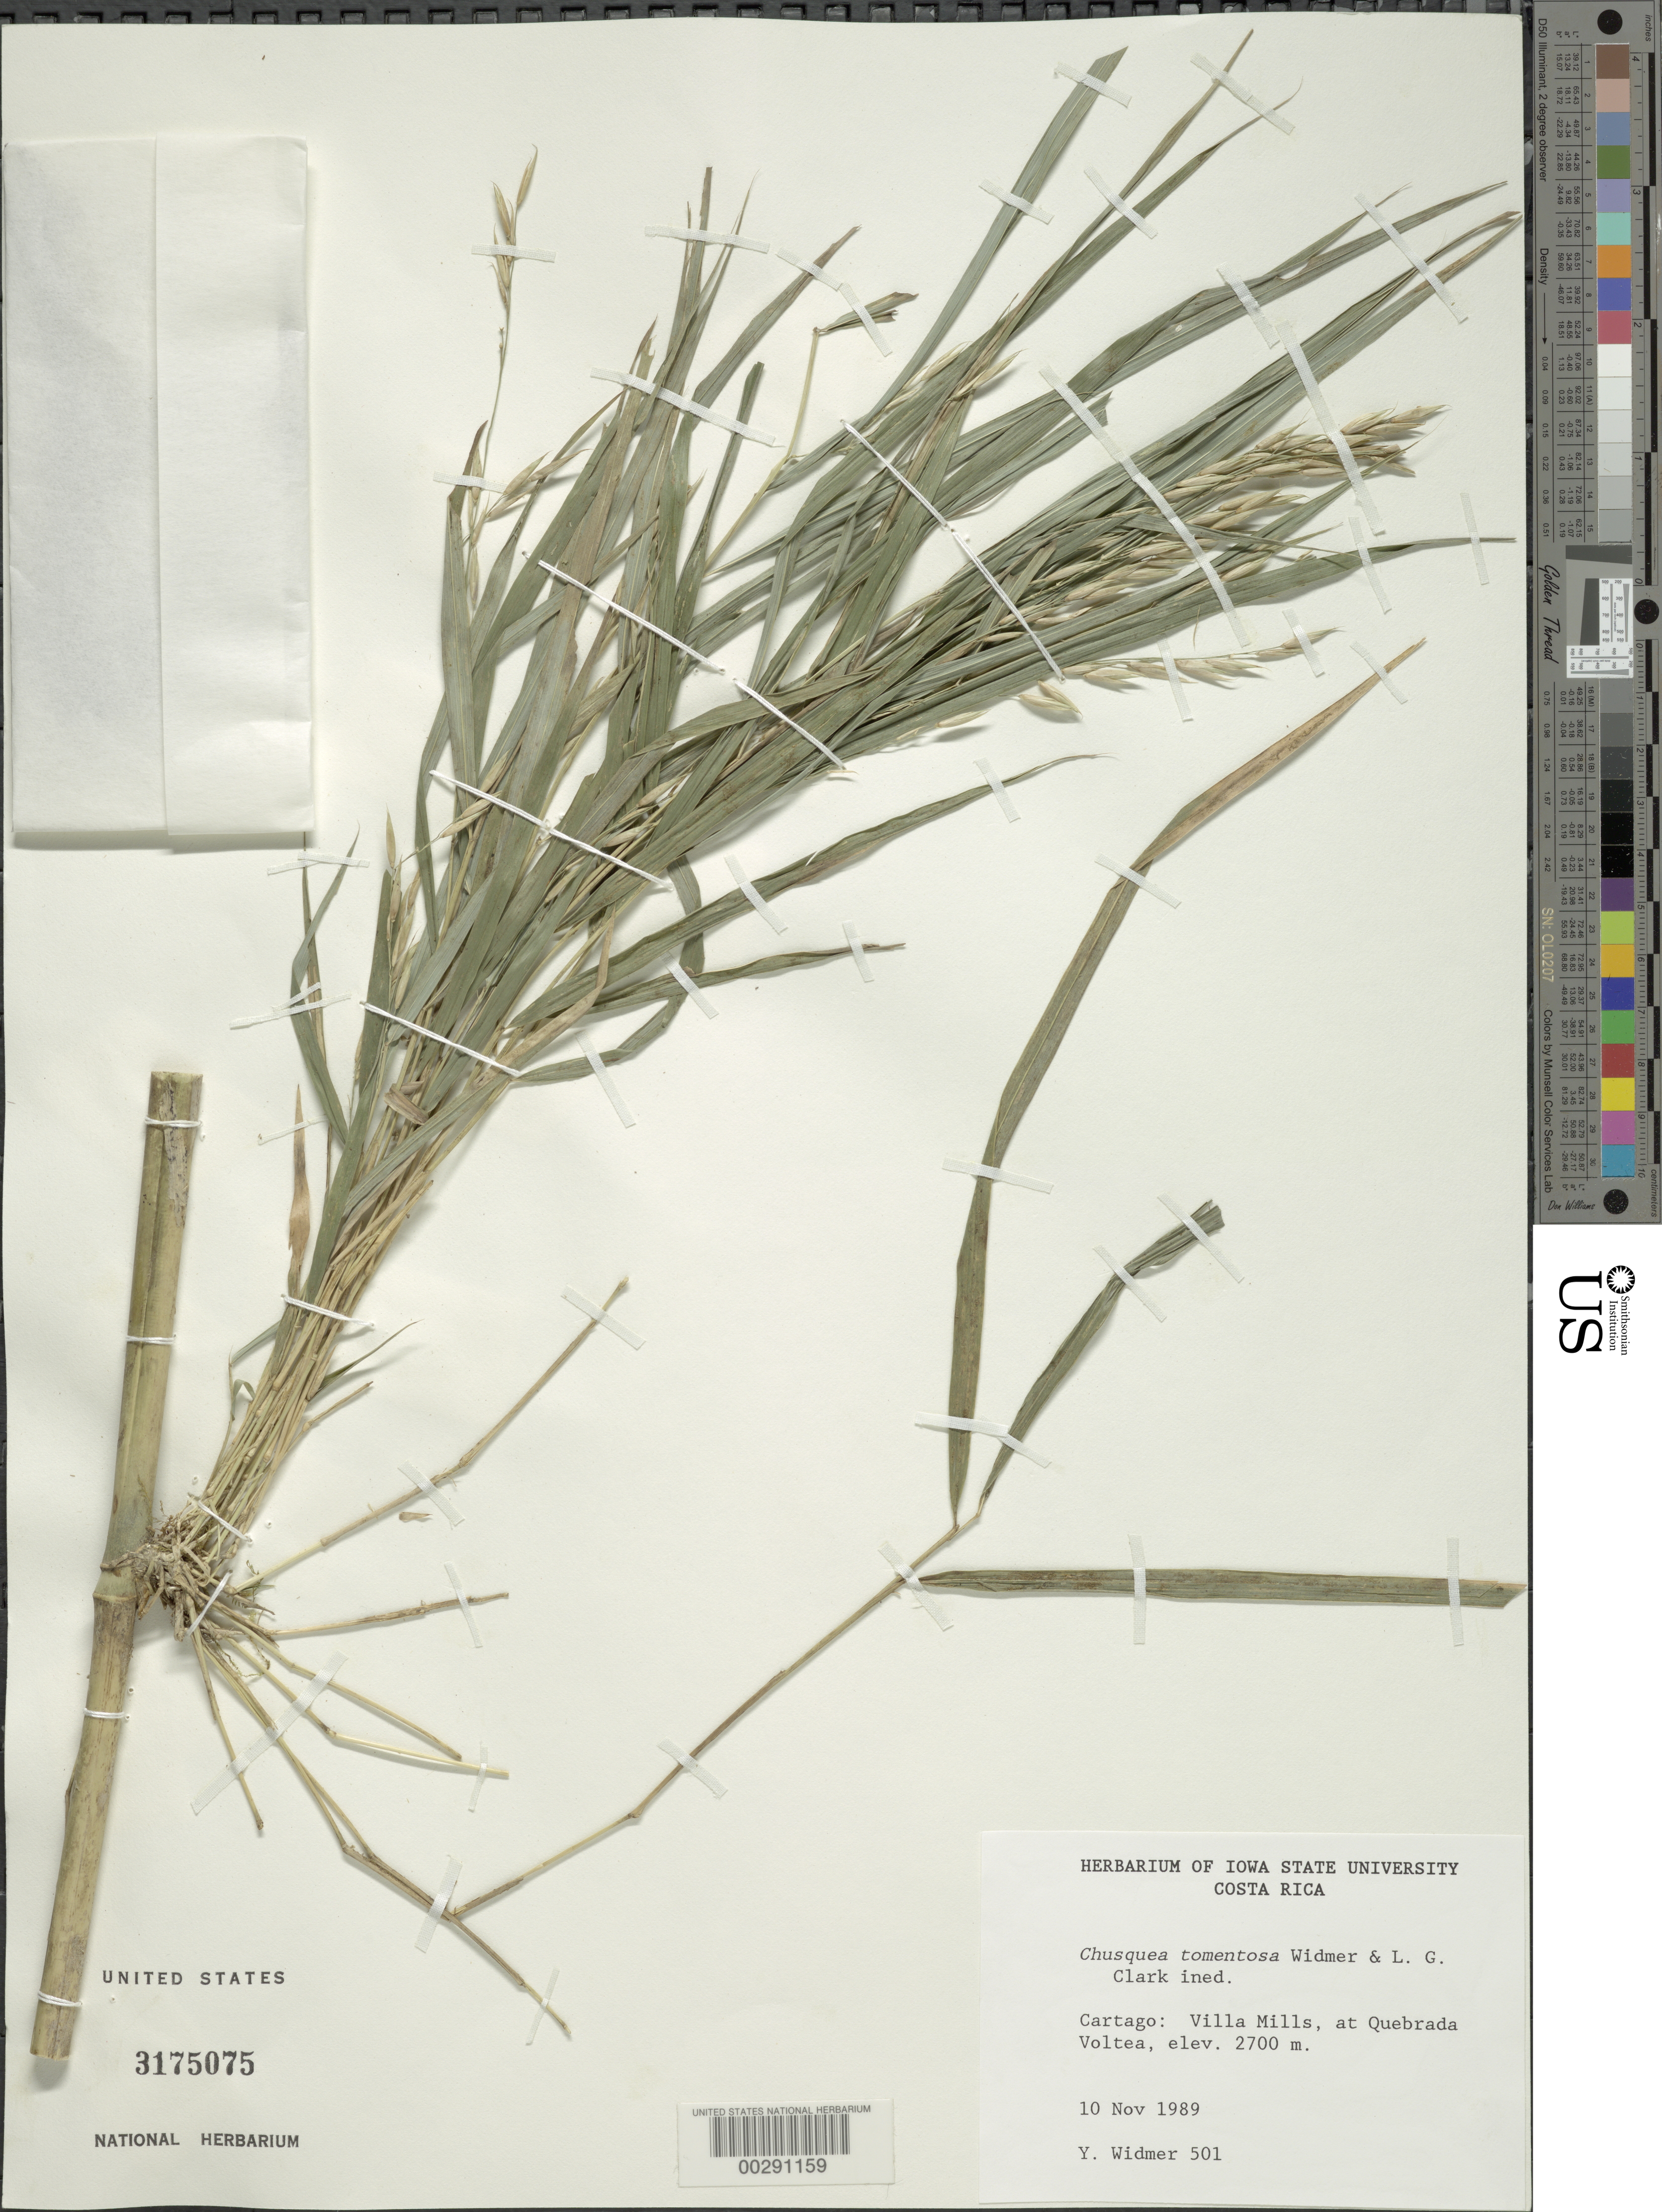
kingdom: Plantae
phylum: Tracheophyta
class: Liliopsida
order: Poales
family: Poaceae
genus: Chusquea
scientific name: Chusquea tomentosa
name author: Y. Widmer & L.G. Clark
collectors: Y. Widmer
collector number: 501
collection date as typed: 10 Nov 1989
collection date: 1989-11-10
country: Costa Rica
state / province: Cartago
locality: Villa Mills, at Quebrada Voltea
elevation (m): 2700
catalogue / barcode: US 3175075